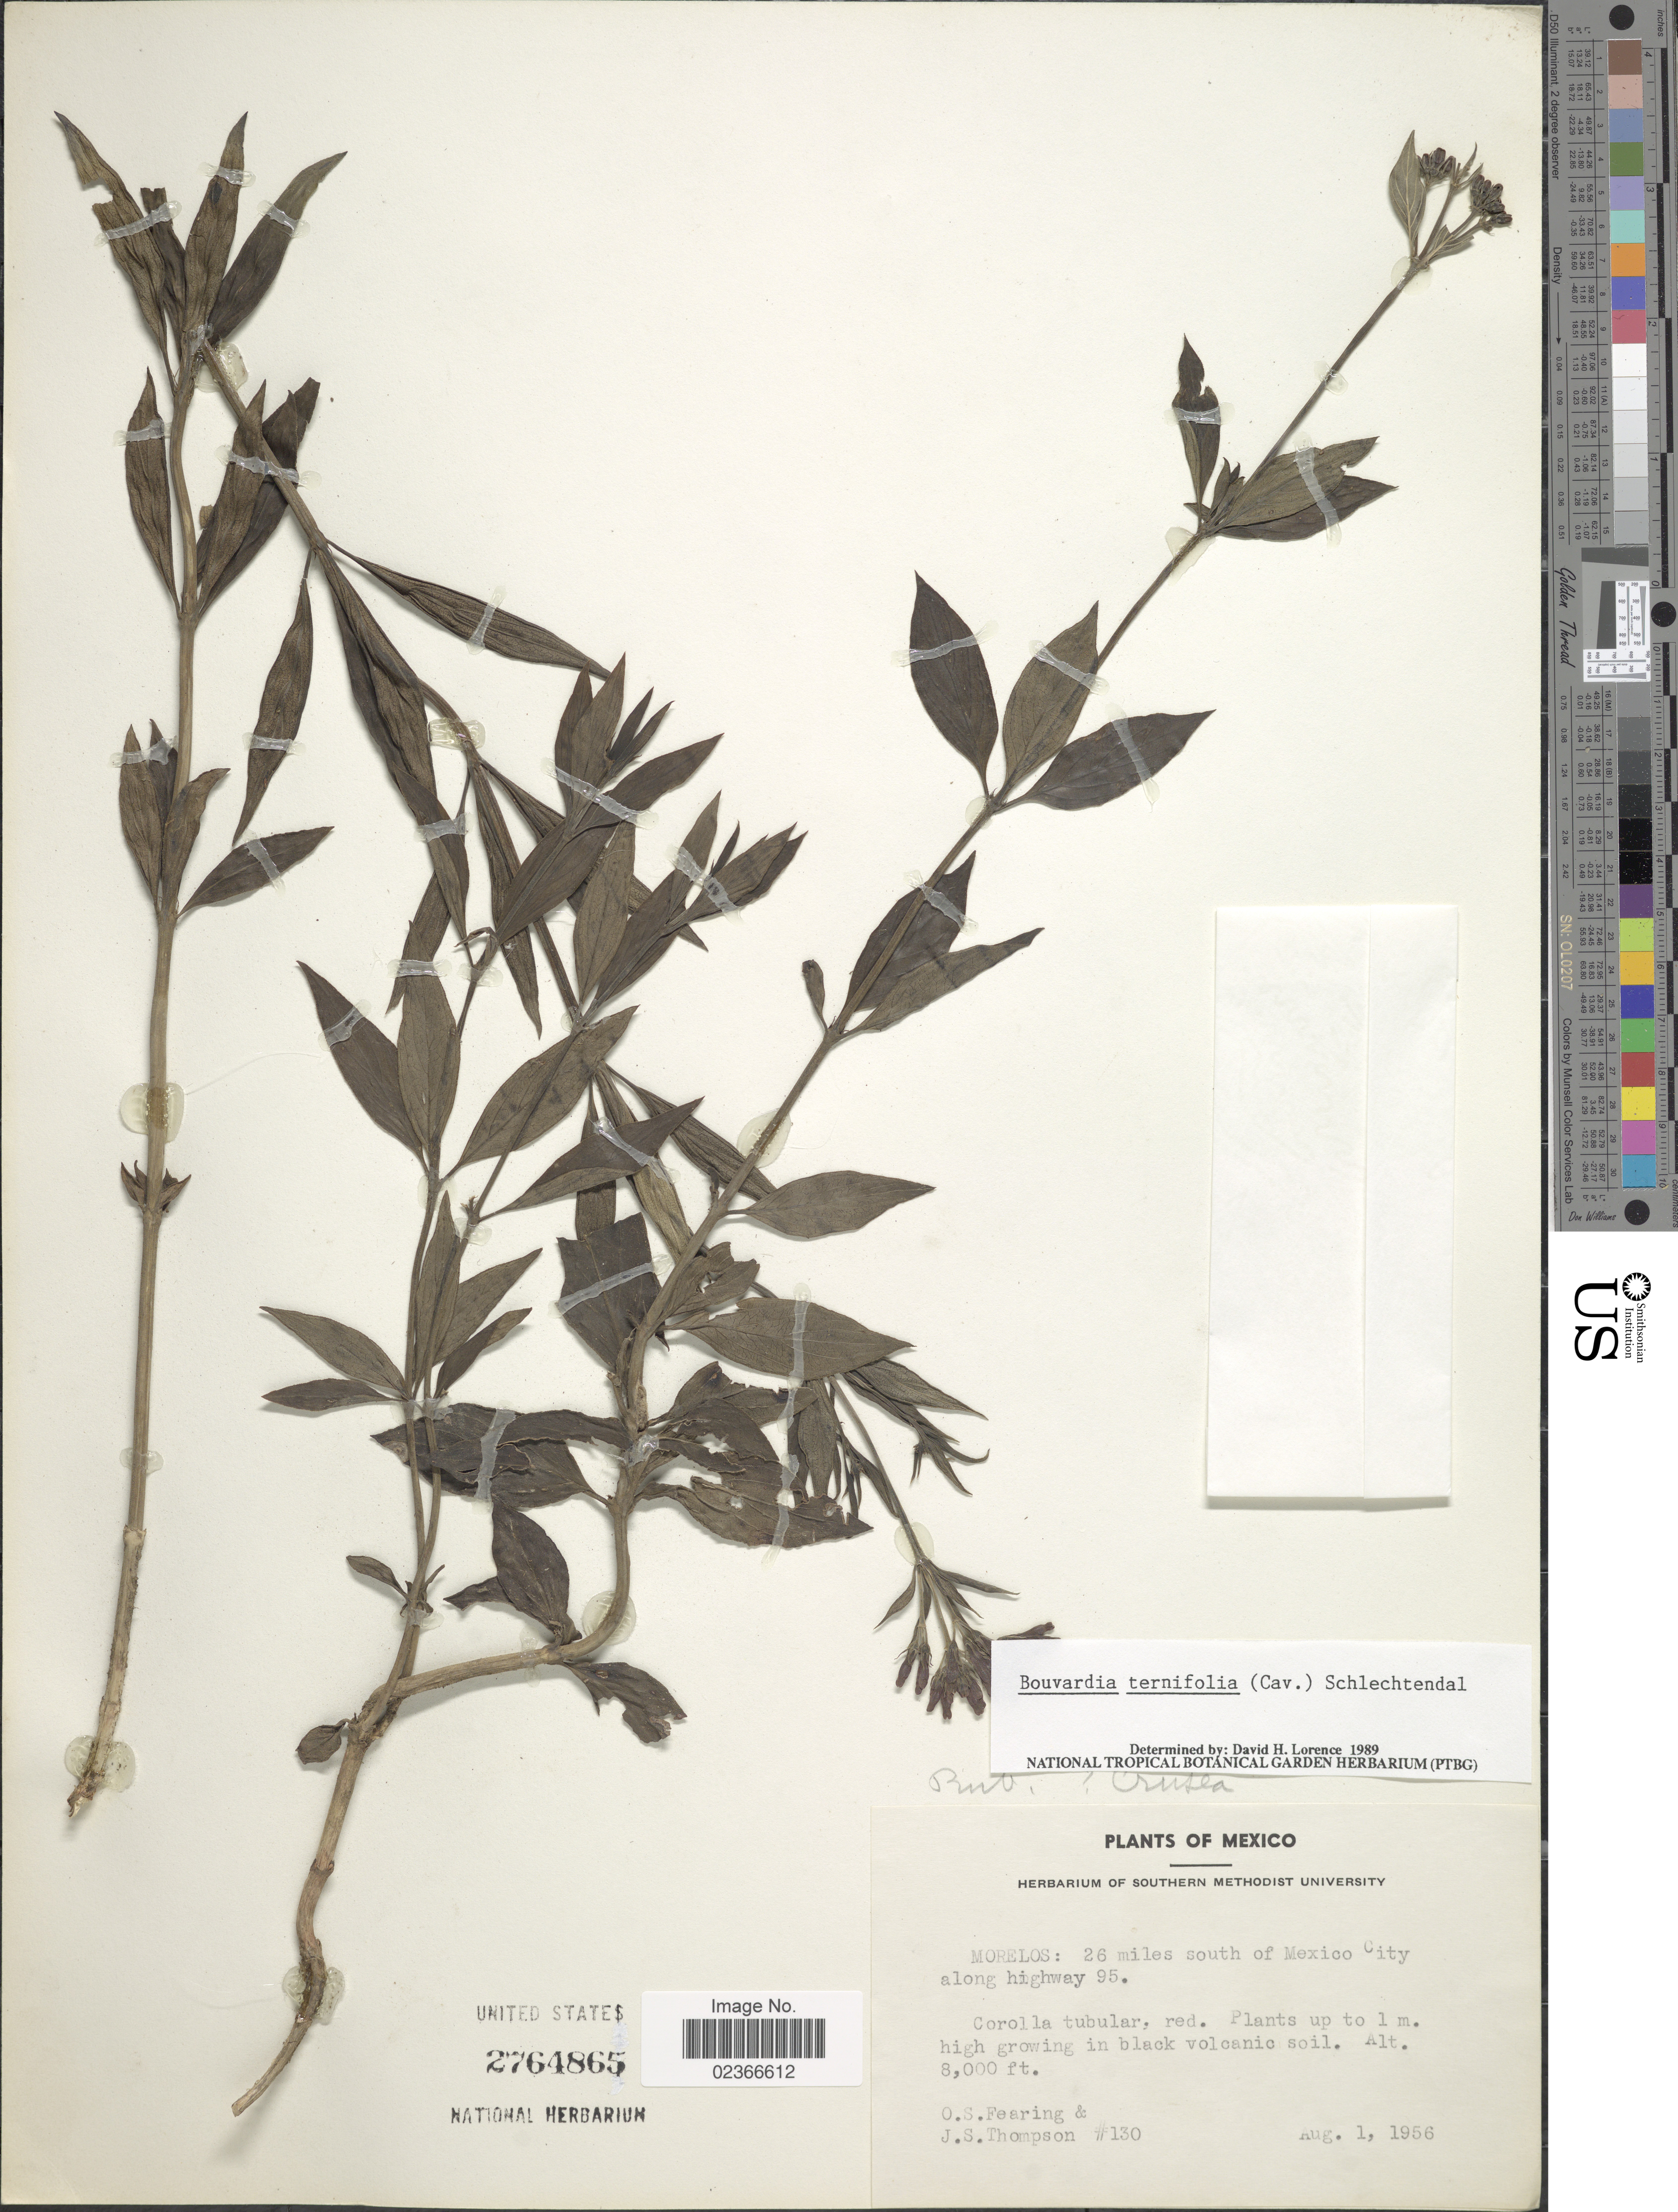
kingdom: Plantae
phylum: Tracheophyta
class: Magnoliopsida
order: Gentianales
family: Rubiaceae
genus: Bouvardia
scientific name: Bouvardia ternifolia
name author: (Cav.) Schltdl.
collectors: O. S. Fearing & J. S. Thompson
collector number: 130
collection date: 1956-08-01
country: Mexico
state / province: Morelos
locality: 26 miles south of Mexico City along highway 95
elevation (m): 2438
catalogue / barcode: US 2764865